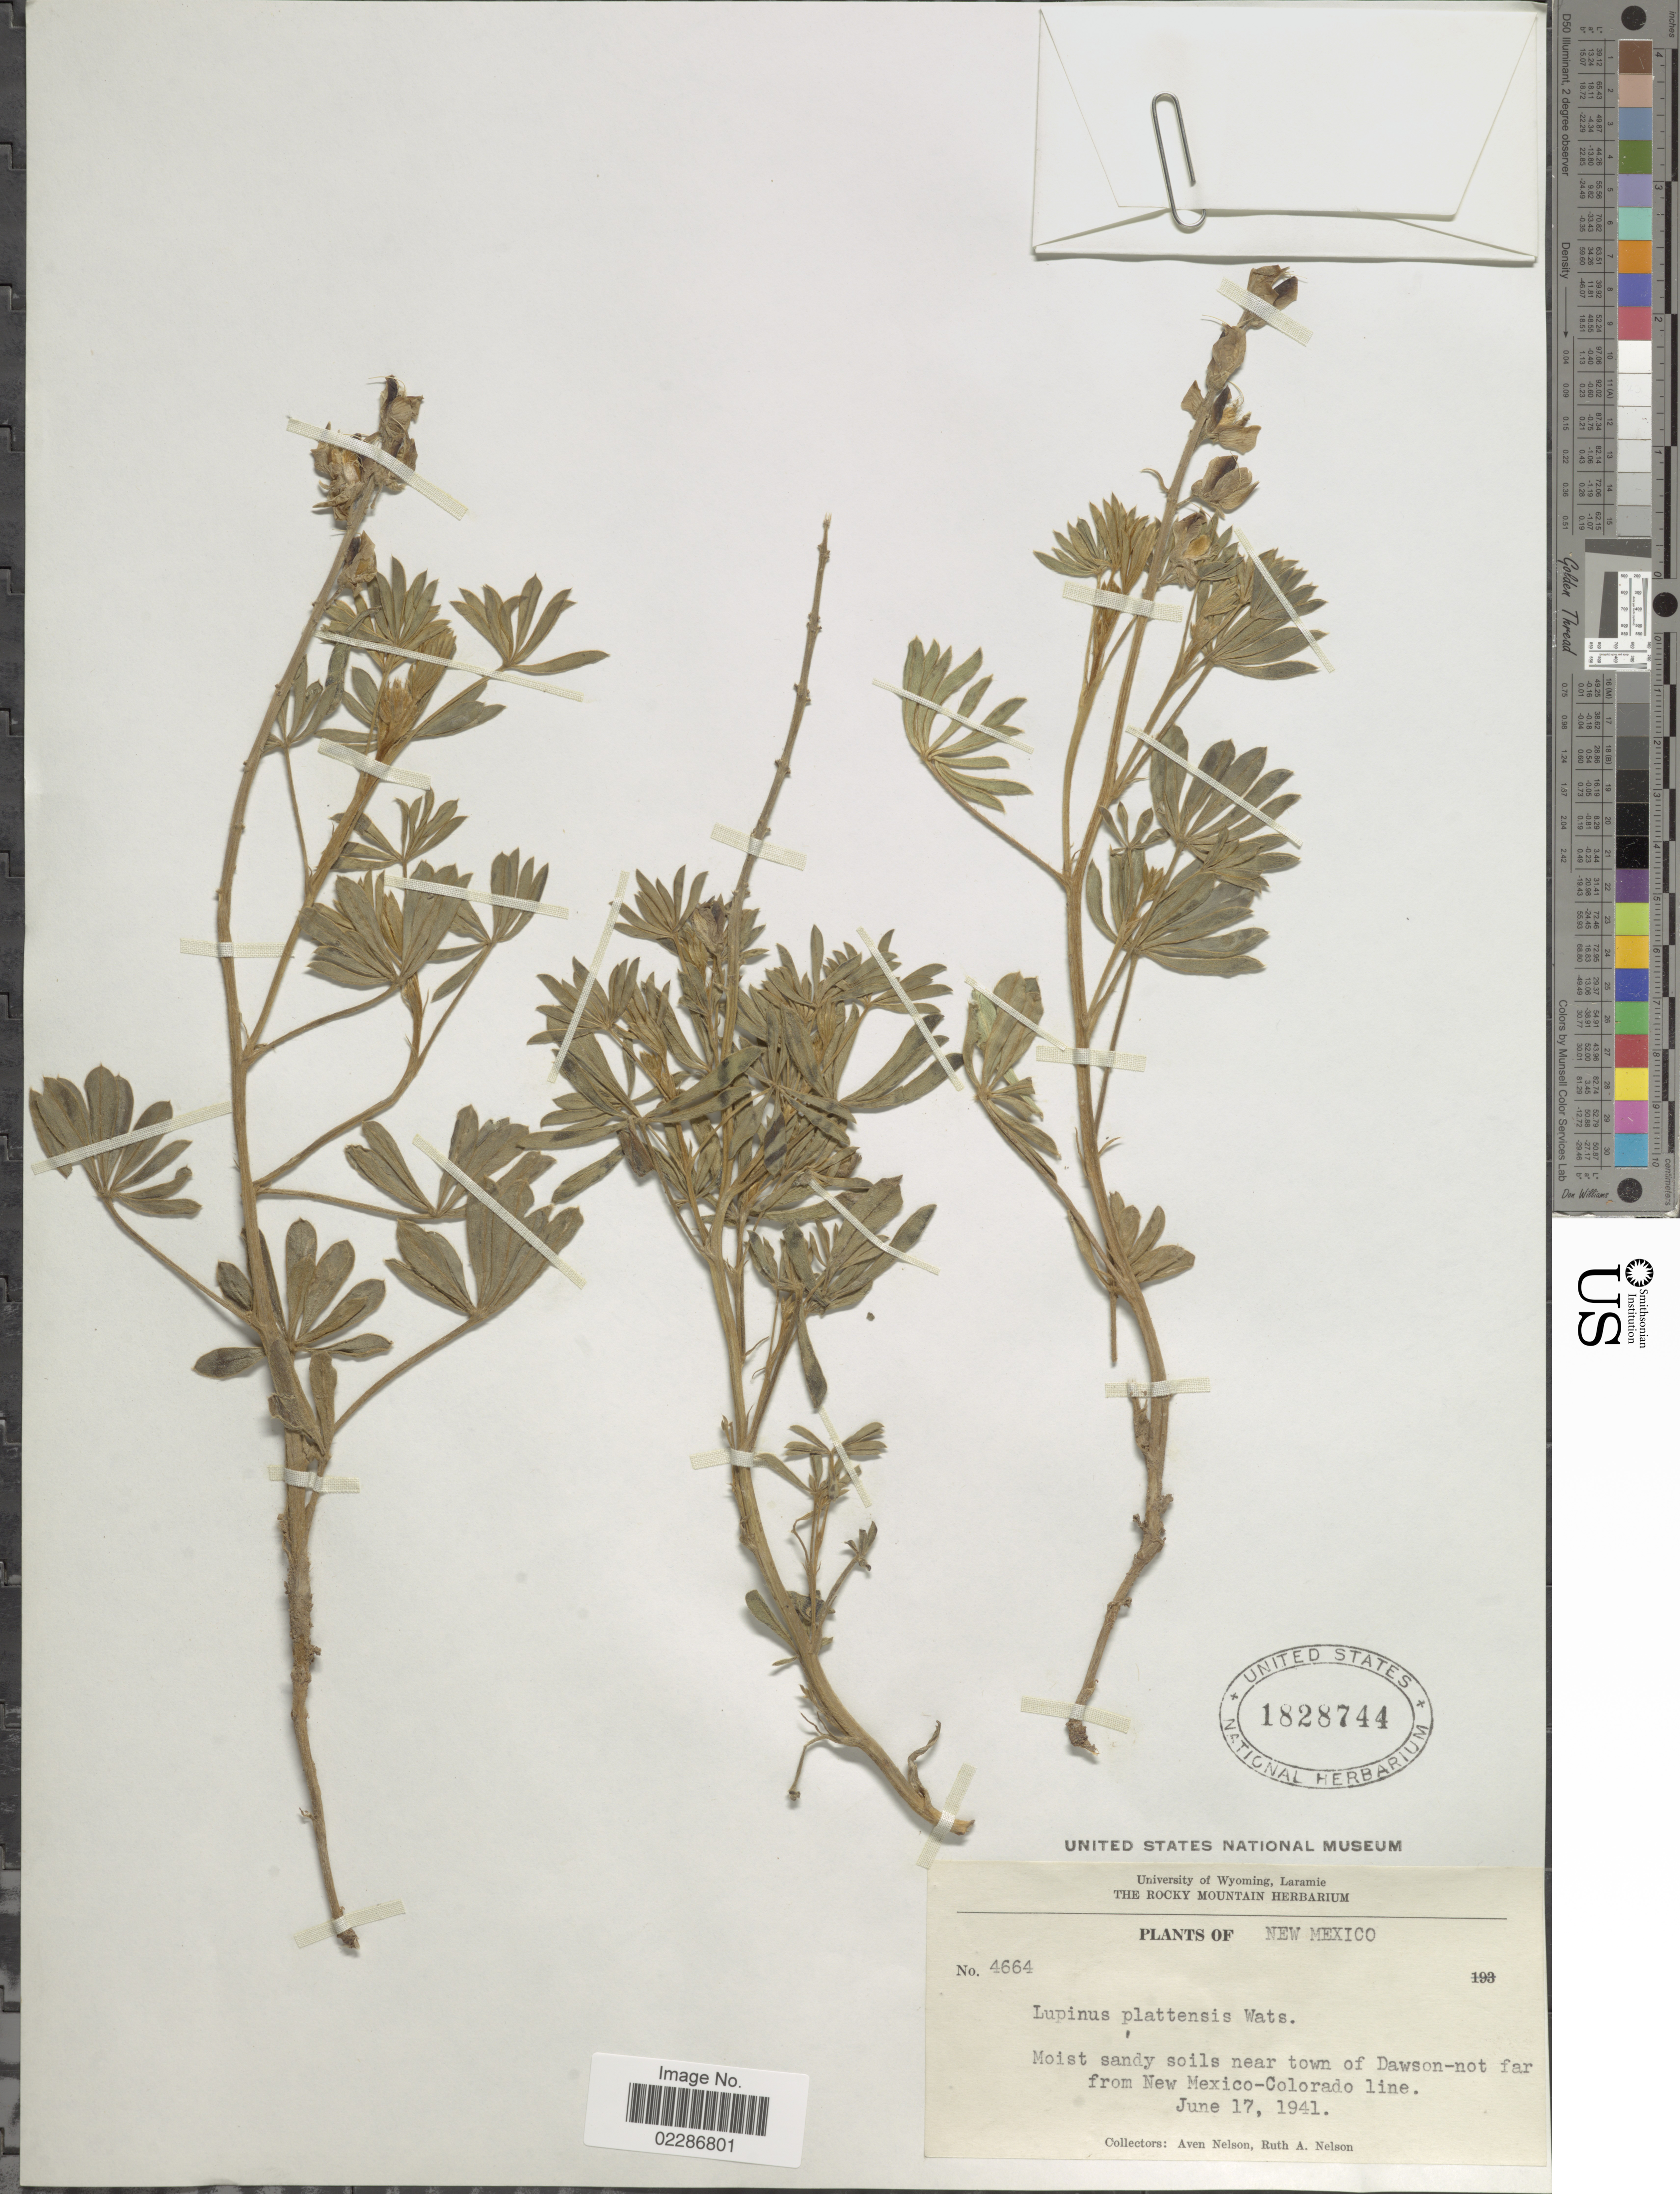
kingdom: Plantae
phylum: Tracheophyta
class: Magnoliopsida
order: Fabales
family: Fabaceae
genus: Lupinus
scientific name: Lupinus plattensis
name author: S. Watson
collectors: A. Nelson & R. A. Nelson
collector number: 4664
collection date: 1941-06-17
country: United States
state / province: New Mexico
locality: Moist sandy soils near town of Dawson-not far from New Mexico-Colorado line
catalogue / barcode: US 1828744